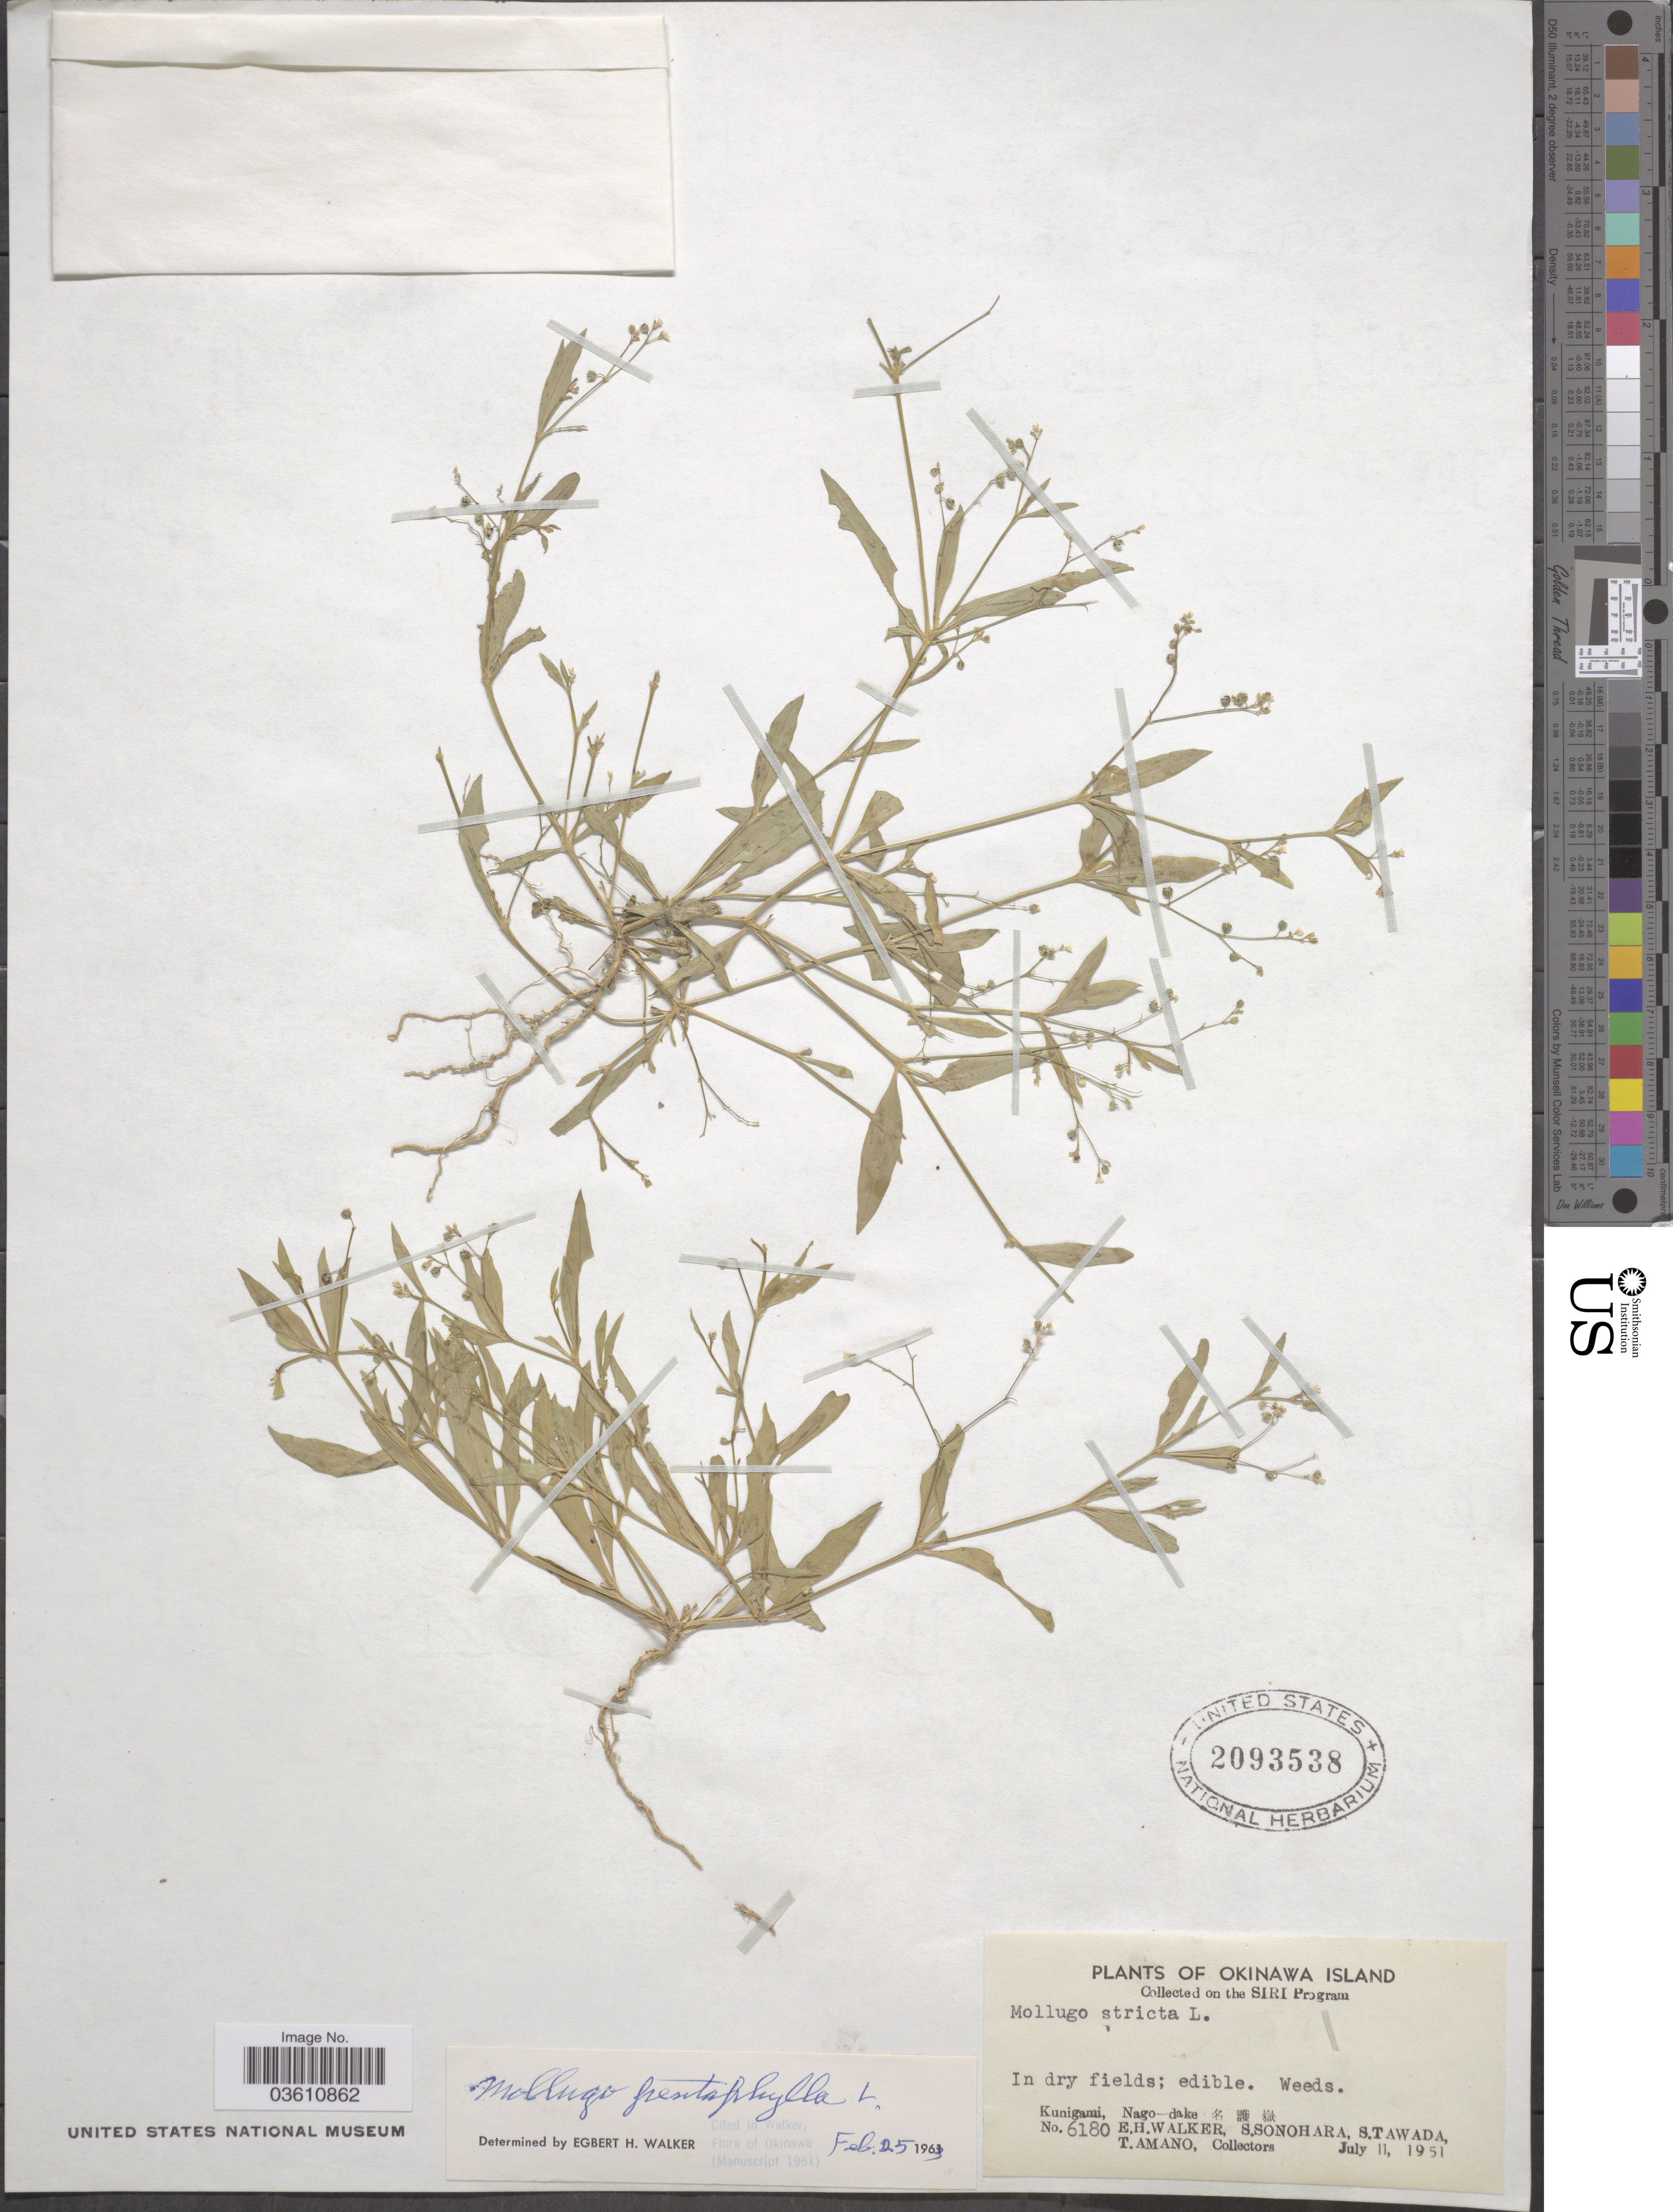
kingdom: Plantae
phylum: Tracheophyta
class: Magnoliopsida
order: Caryophyllales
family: Molluginaceae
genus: Trigastrotheca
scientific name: Trigastrotheca pentaphylla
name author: (L.) Thulin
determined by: Strong, Mark T., (BOT), Smithsonian Institution - National Museum of Natural History (UNITED STATES)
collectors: E. H. Walker, S. Sonohara, S. Tawada & T. Amano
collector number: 6180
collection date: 1951-07-11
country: Japan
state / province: Okinawa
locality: Kunigami, Nago-dake X.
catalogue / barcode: US 2093538